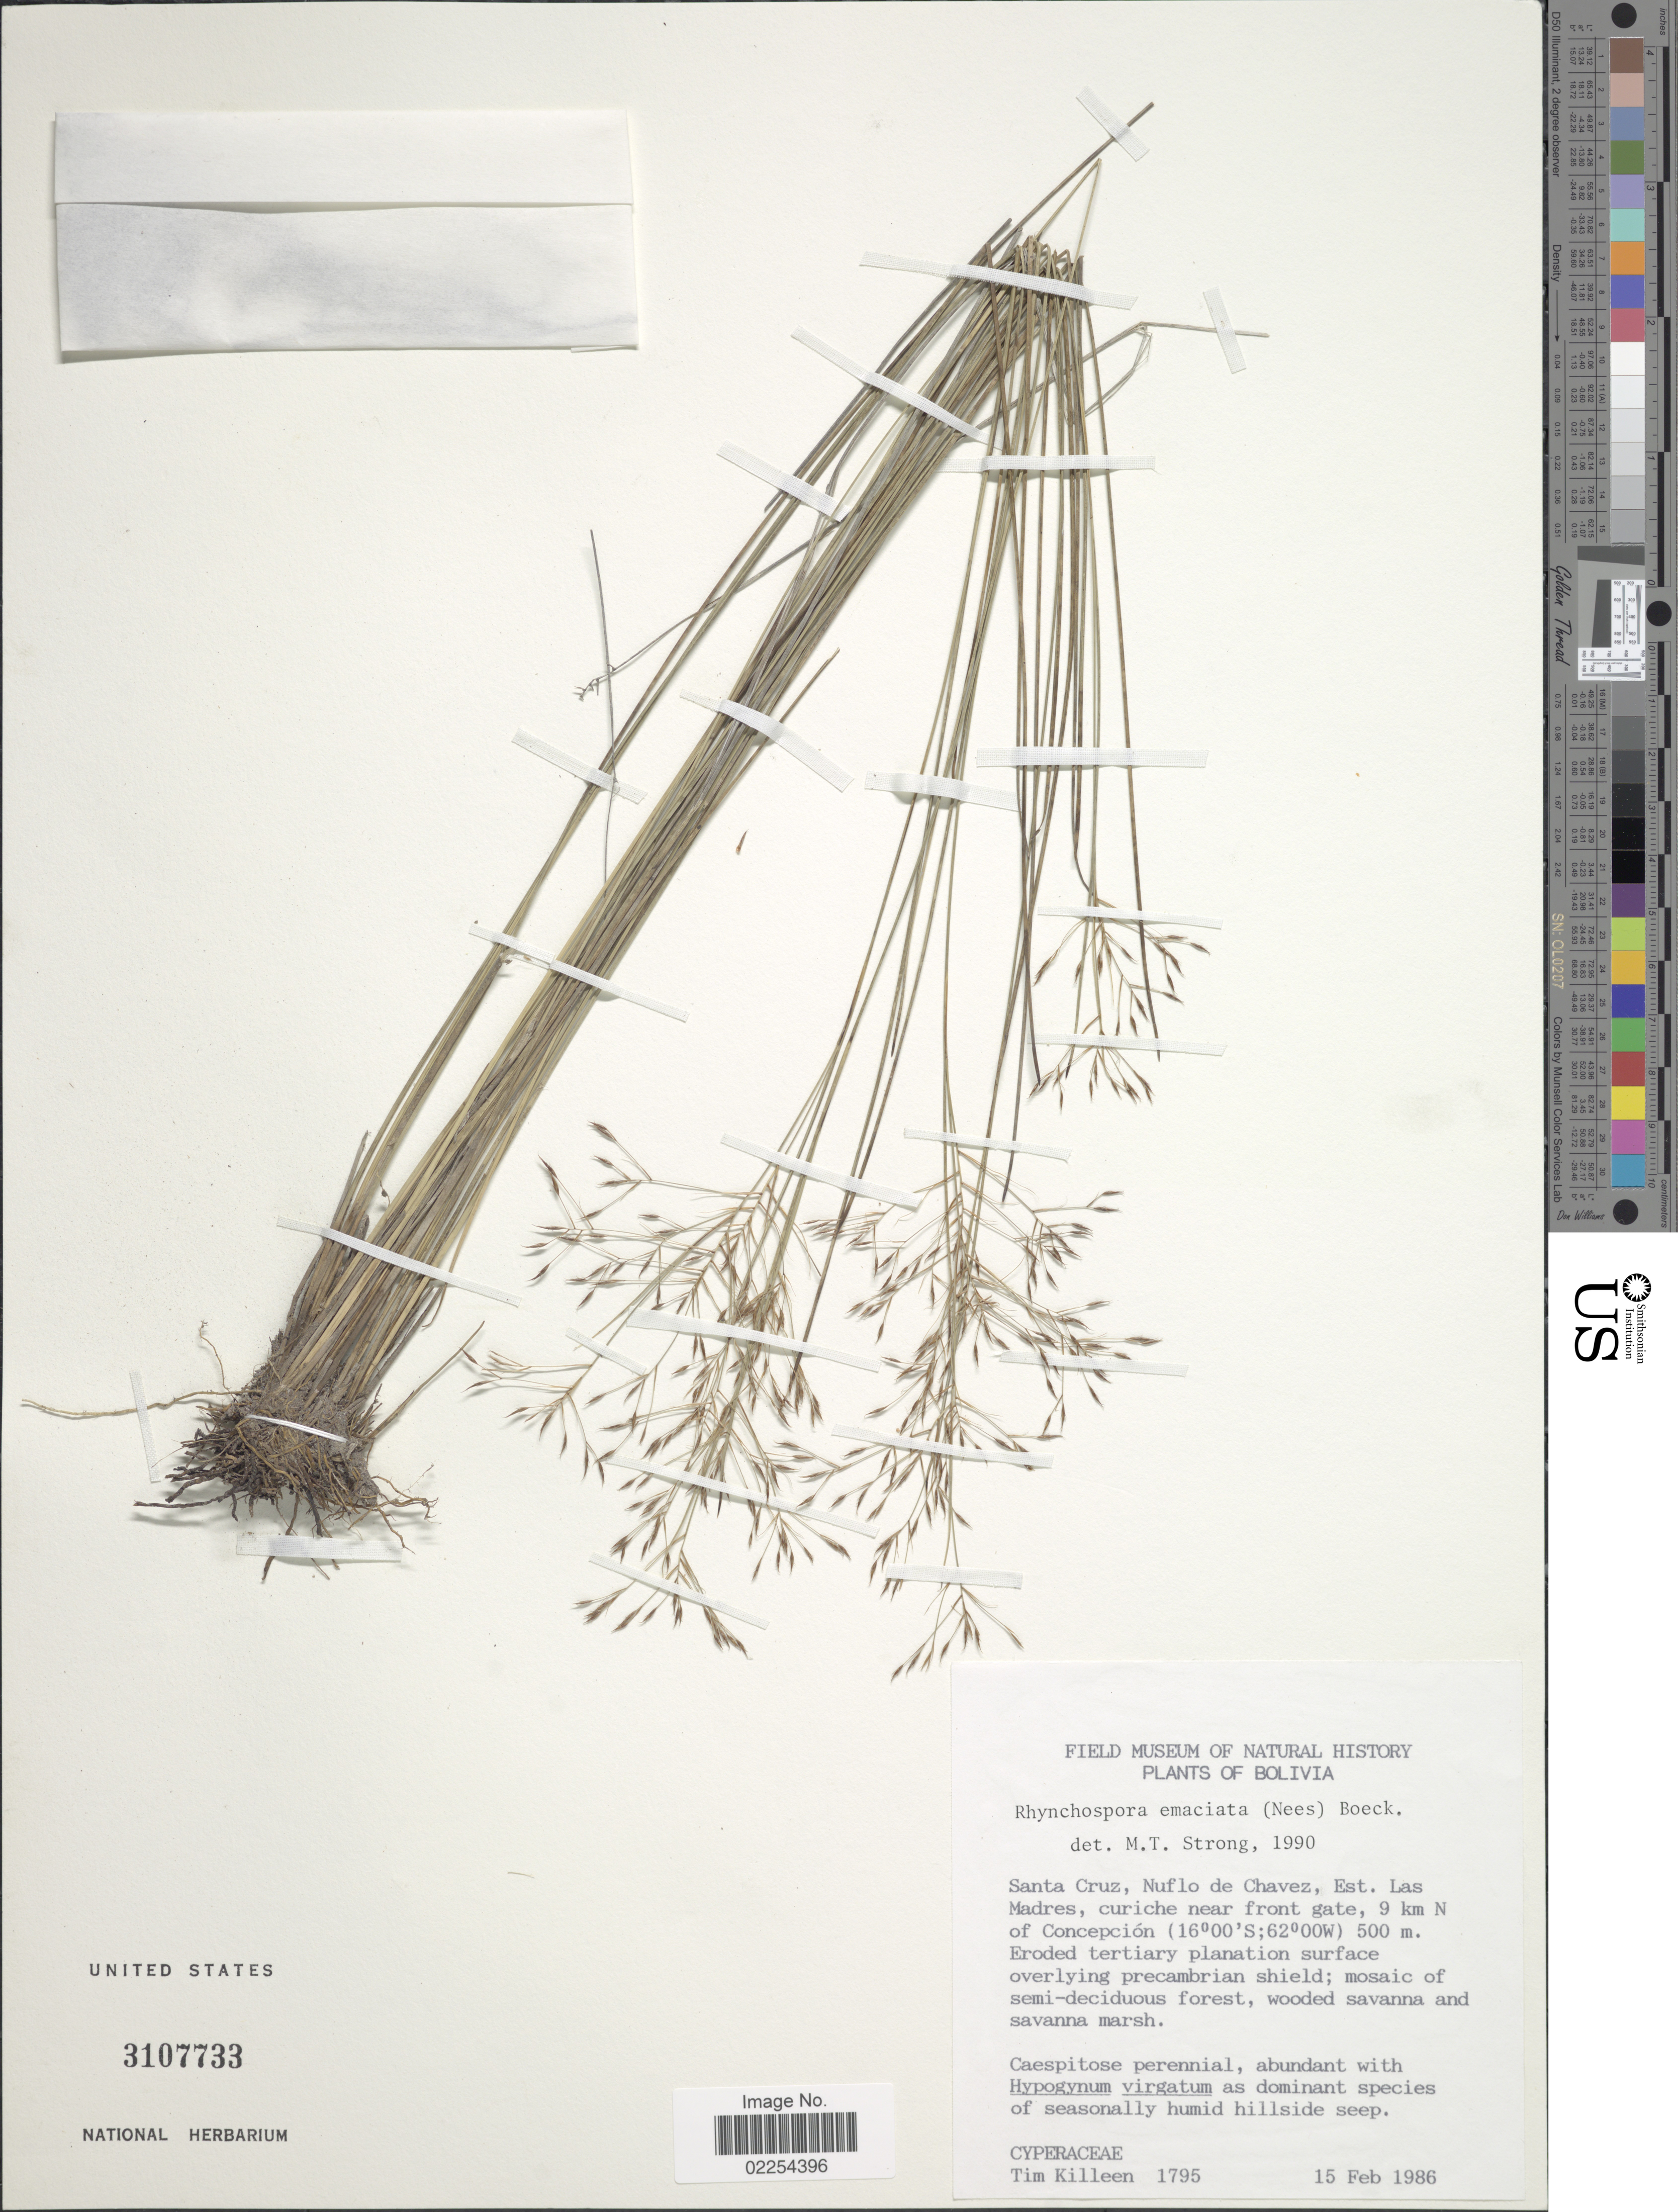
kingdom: Plantae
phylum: Tracheophyta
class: Liliopsida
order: Poales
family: Cyperaceae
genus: Rhynchospora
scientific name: Rhynchospora emaciata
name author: (Nees) Boeckeler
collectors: T. J. Killeen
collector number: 1795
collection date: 1986-02-15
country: Bolivia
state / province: Santa Cruz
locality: Nuflo de Chavez, Est Las Madres, curiche near front gate, 9 km N of Concepción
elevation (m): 500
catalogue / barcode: US 3107733